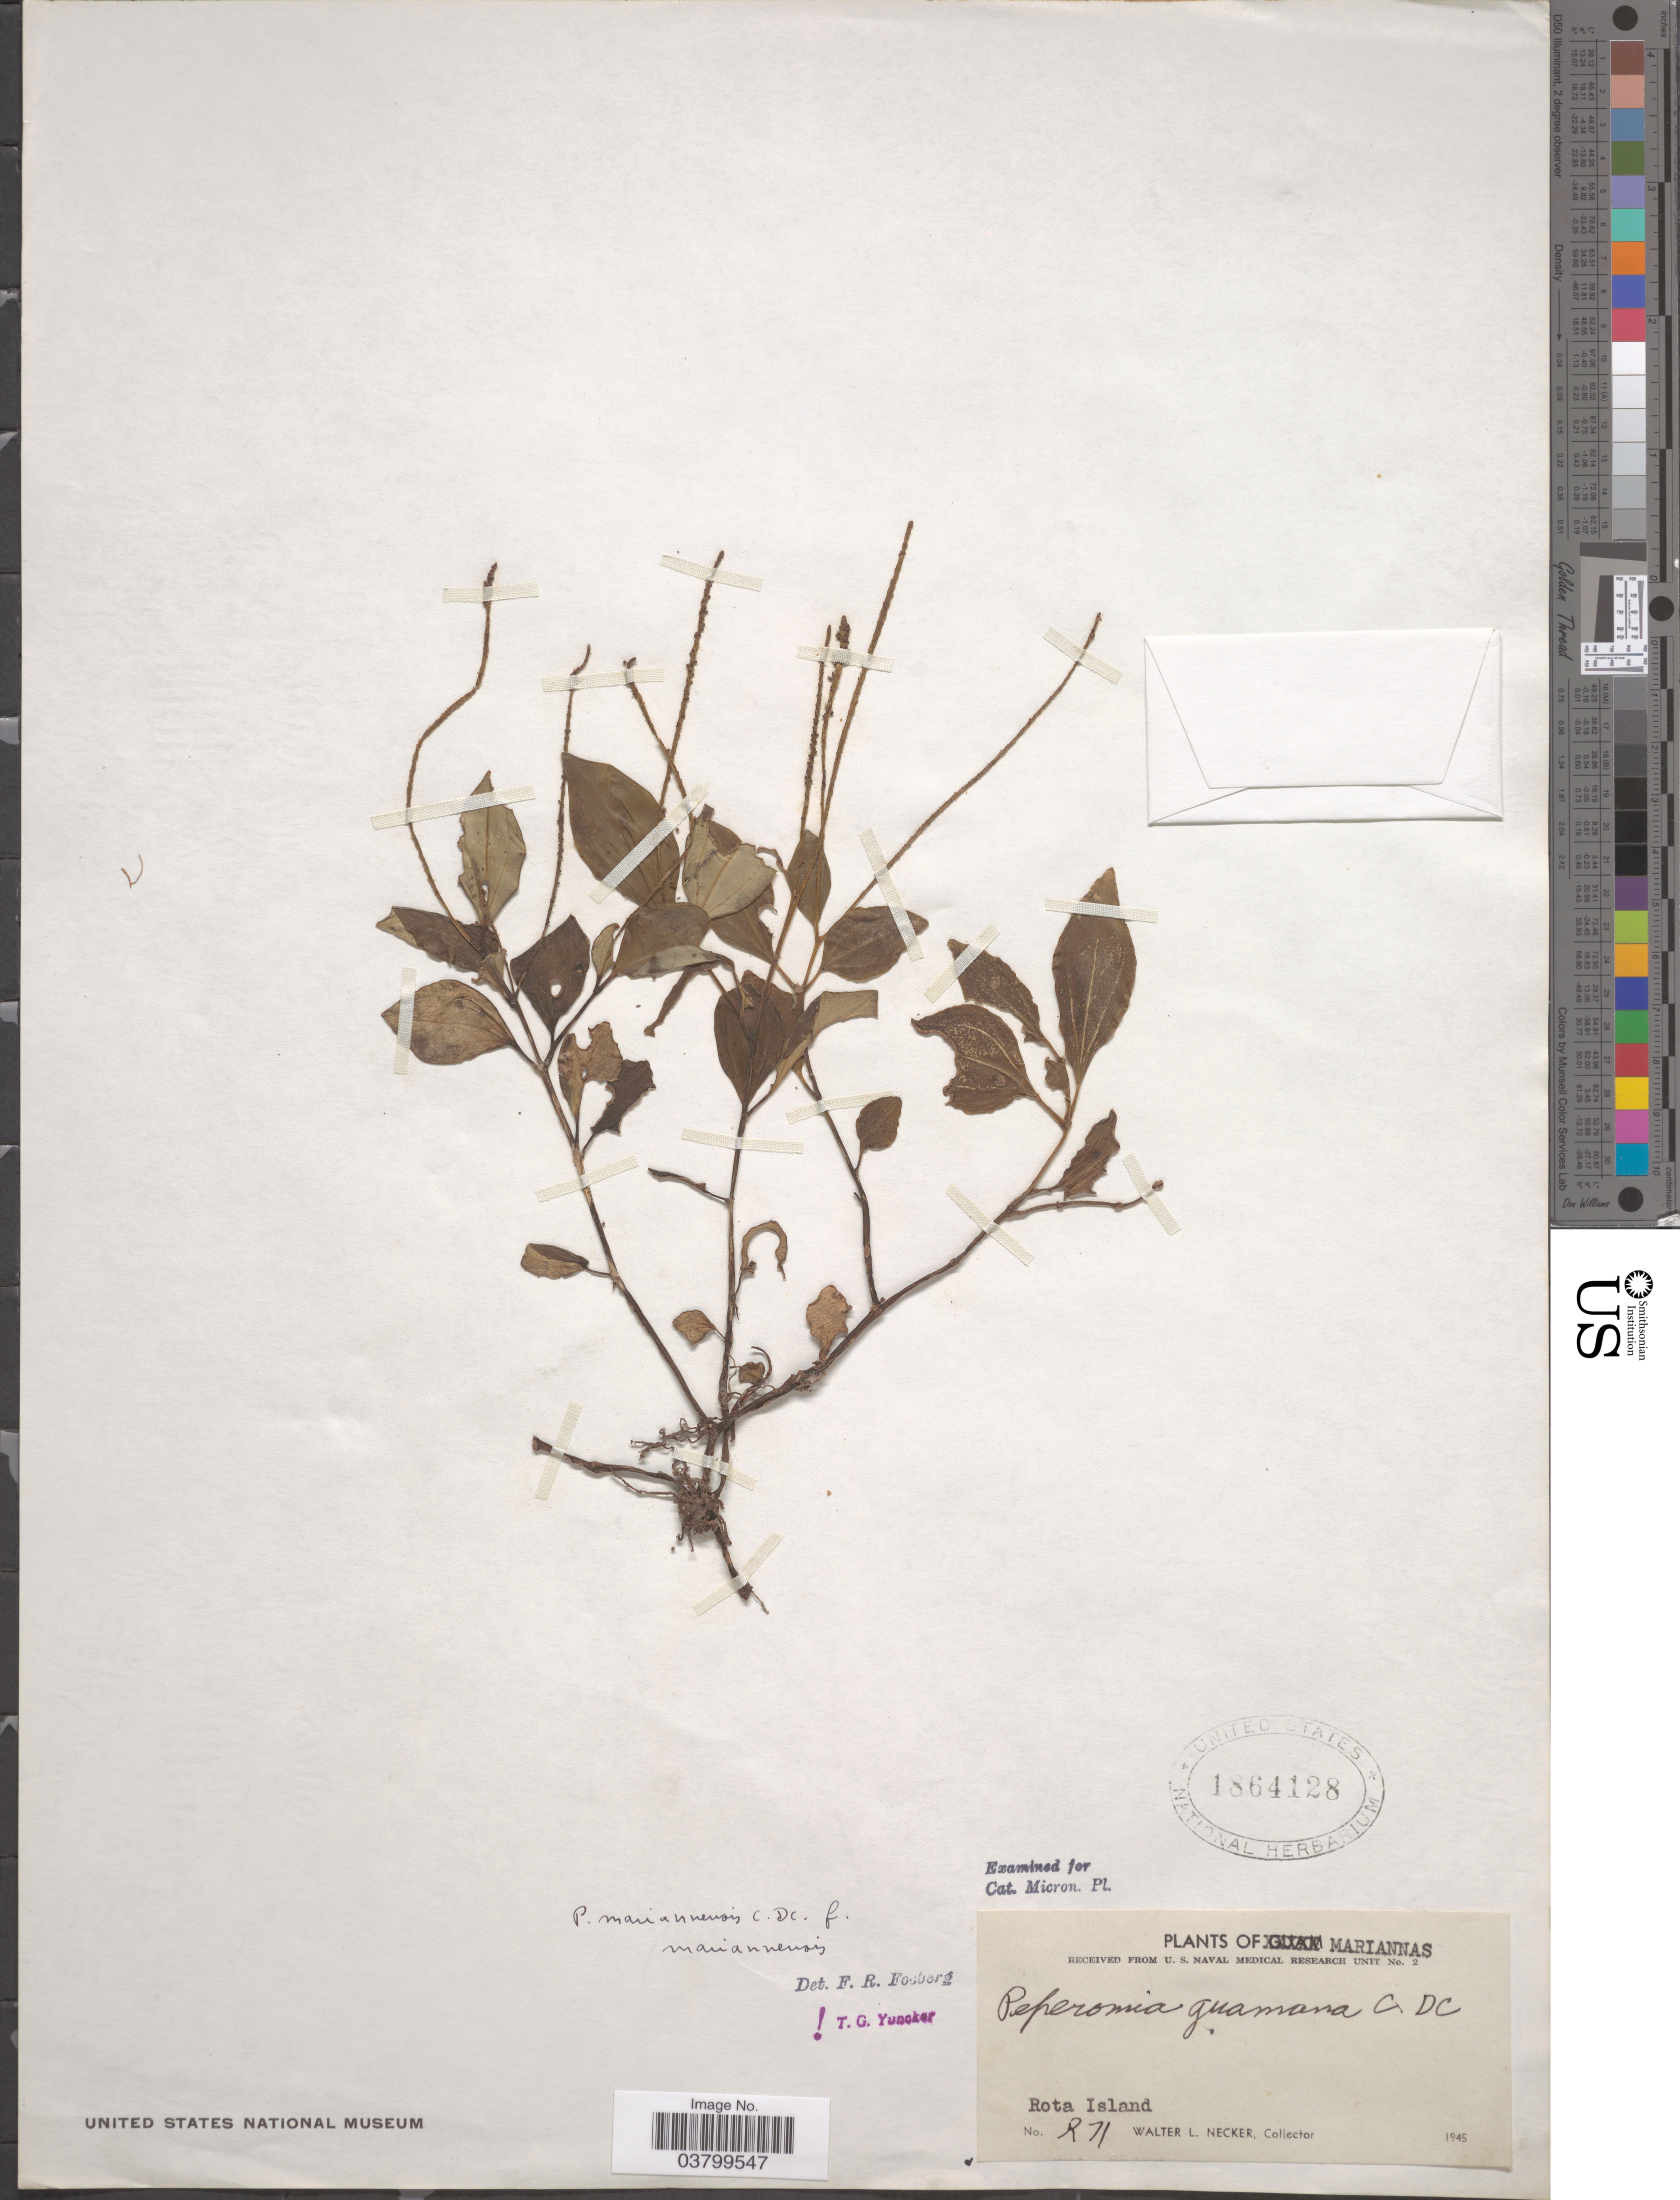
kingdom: Plantae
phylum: Tracheophyta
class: Magnoliopsida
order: Piperales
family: Piperaceae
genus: Peperomia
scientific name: Peperomia mariannensis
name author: C. DC.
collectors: W. L. Necker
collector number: R71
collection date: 1945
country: Northern Mariana Islands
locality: Mariannas. Rota Island.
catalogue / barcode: US 1864128